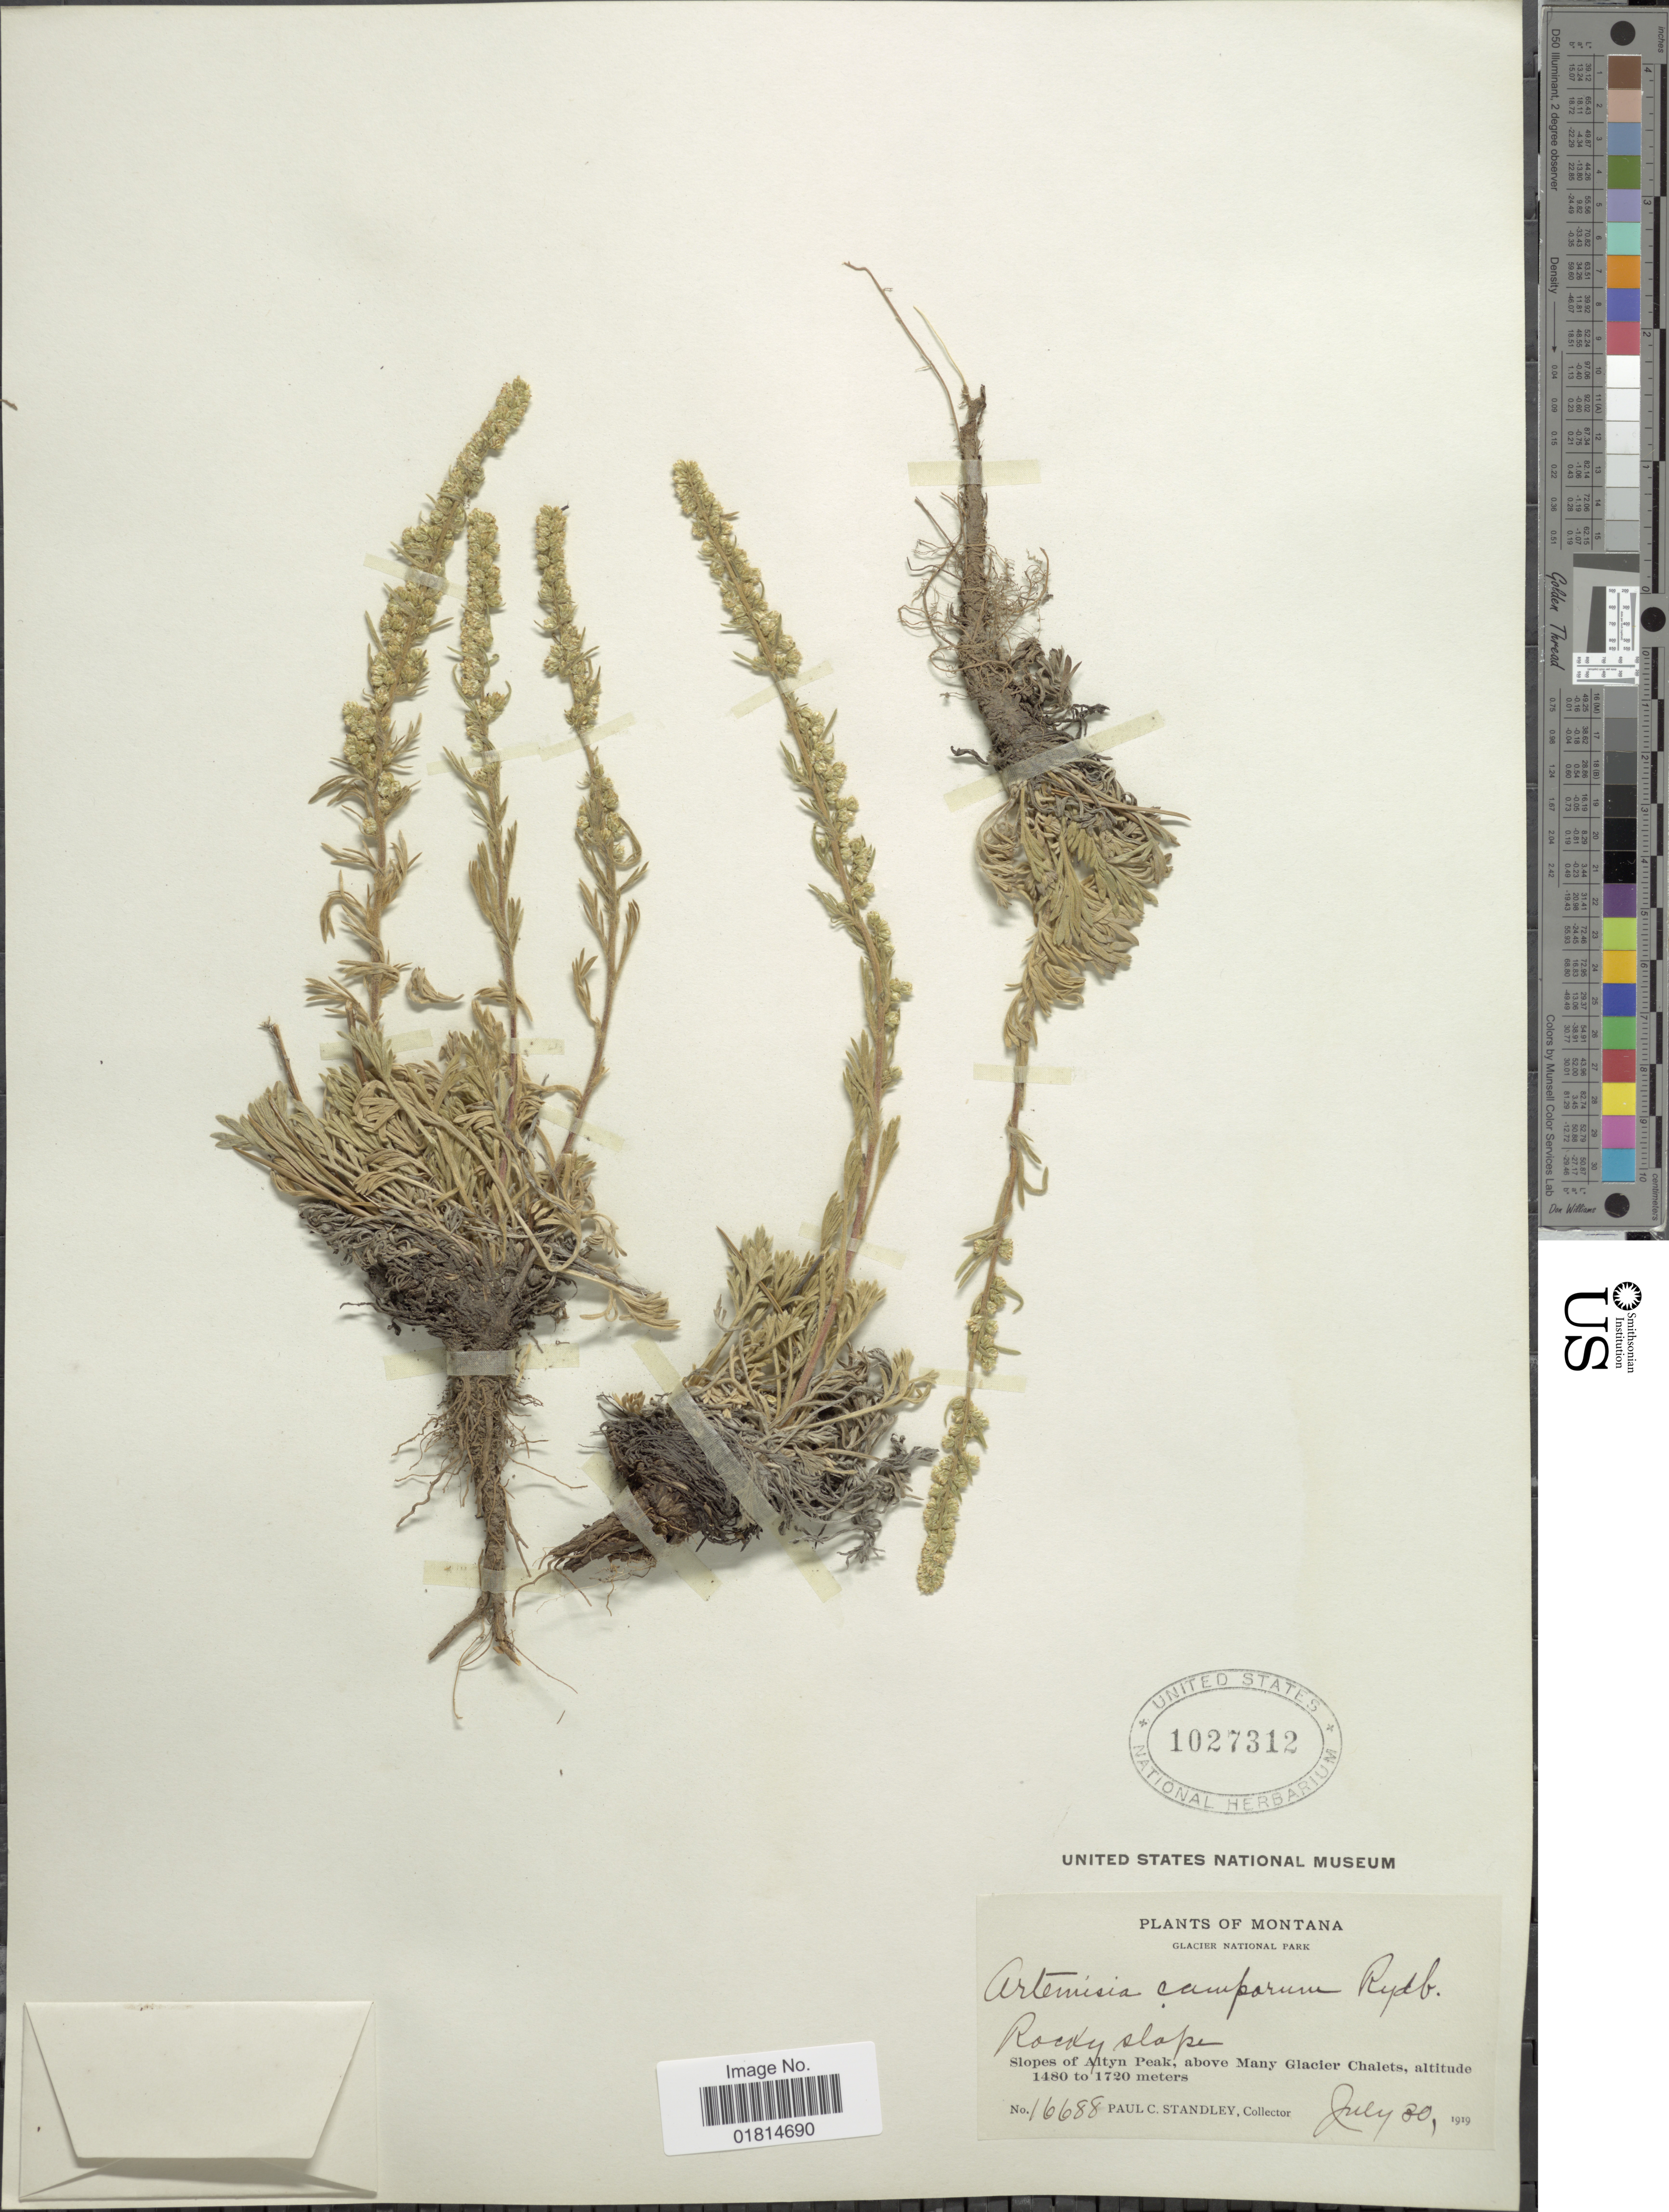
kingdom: Plantae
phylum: Tracheophyta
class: Magnoliopsida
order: Asterales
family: Asteraceae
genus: Artemisia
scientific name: Artemisia camporum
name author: Rydb.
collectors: P. C. Standley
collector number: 16688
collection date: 1919-07-30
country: United States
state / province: Montana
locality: Glacier National Park. Rocky slope. Slopes of Altyn Peak, above Many Glacier Chalets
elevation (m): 1480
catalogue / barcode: US 1027312